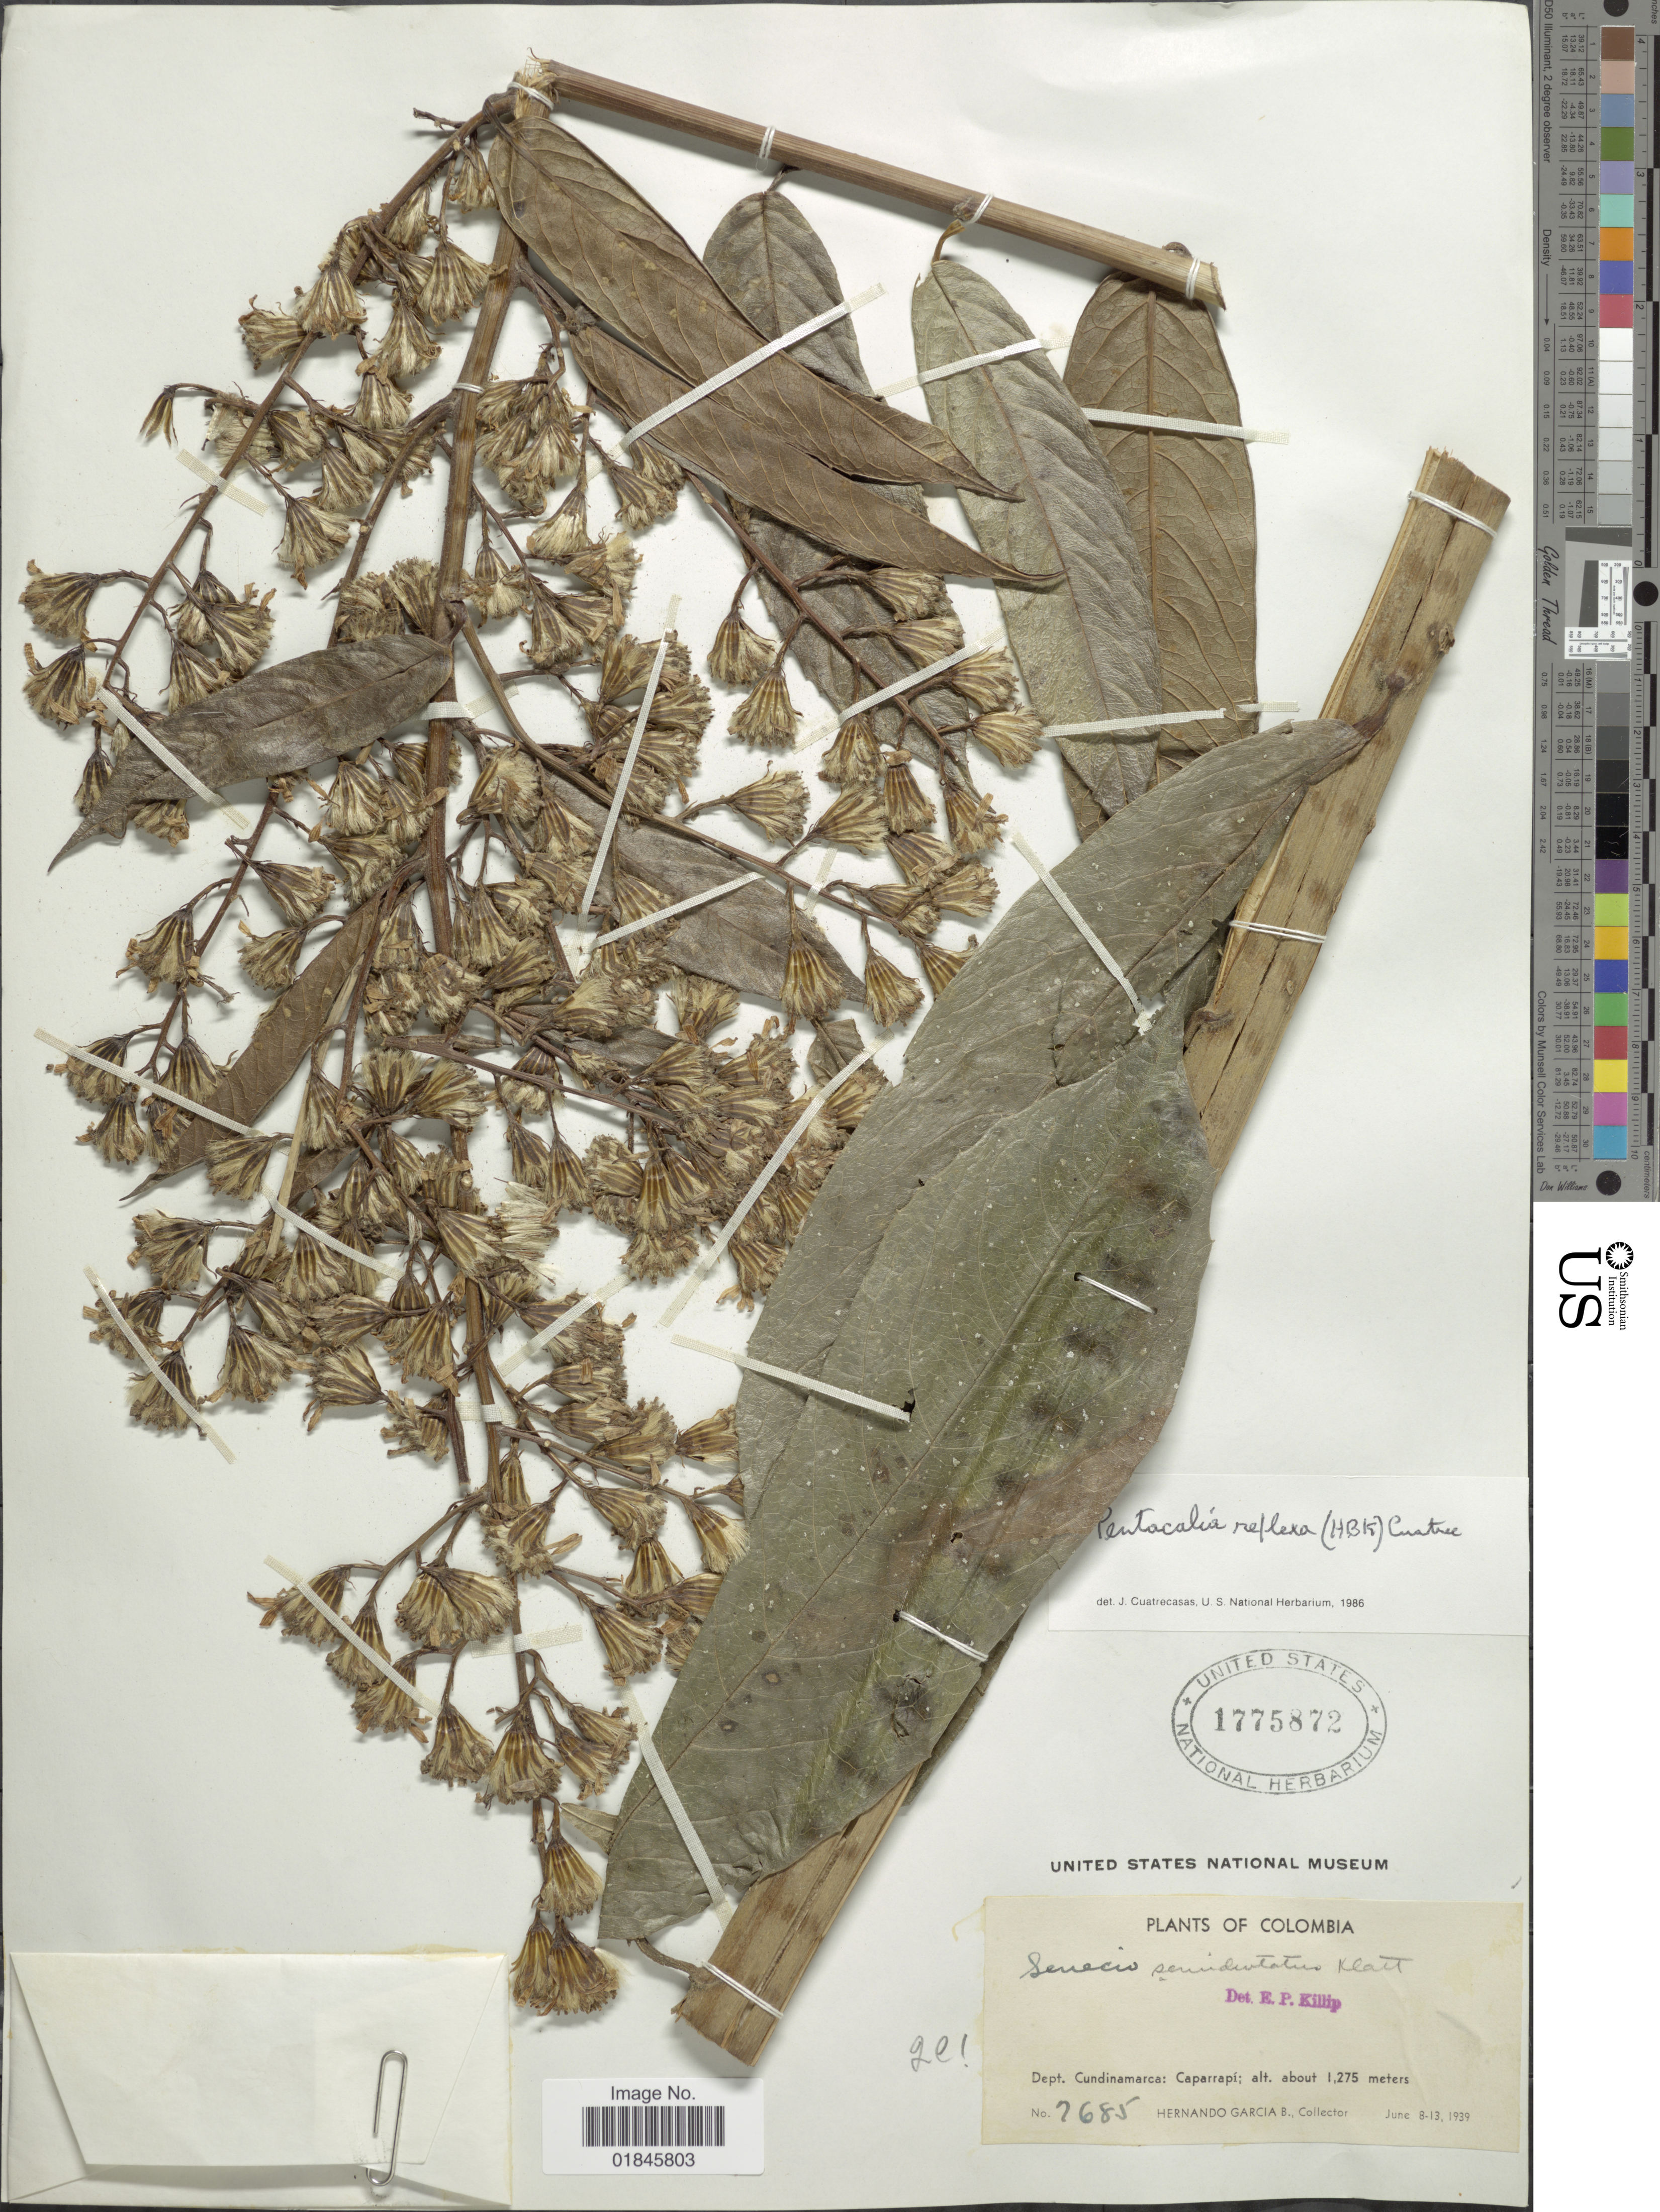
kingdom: Plantae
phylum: Tracheophyta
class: Magnoliopsida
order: Asterales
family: Asteraceae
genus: Pentacalia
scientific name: Pentacalia reflexa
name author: (Kunth) Cuatrec.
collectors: H. García Barriga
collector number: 7685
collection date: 1939-06-08/1939-06-13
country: Colombia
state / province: Cundinamarca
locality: Dept. Cundinamarca: Caparrapí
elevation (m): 1275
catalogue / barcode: US 1775872